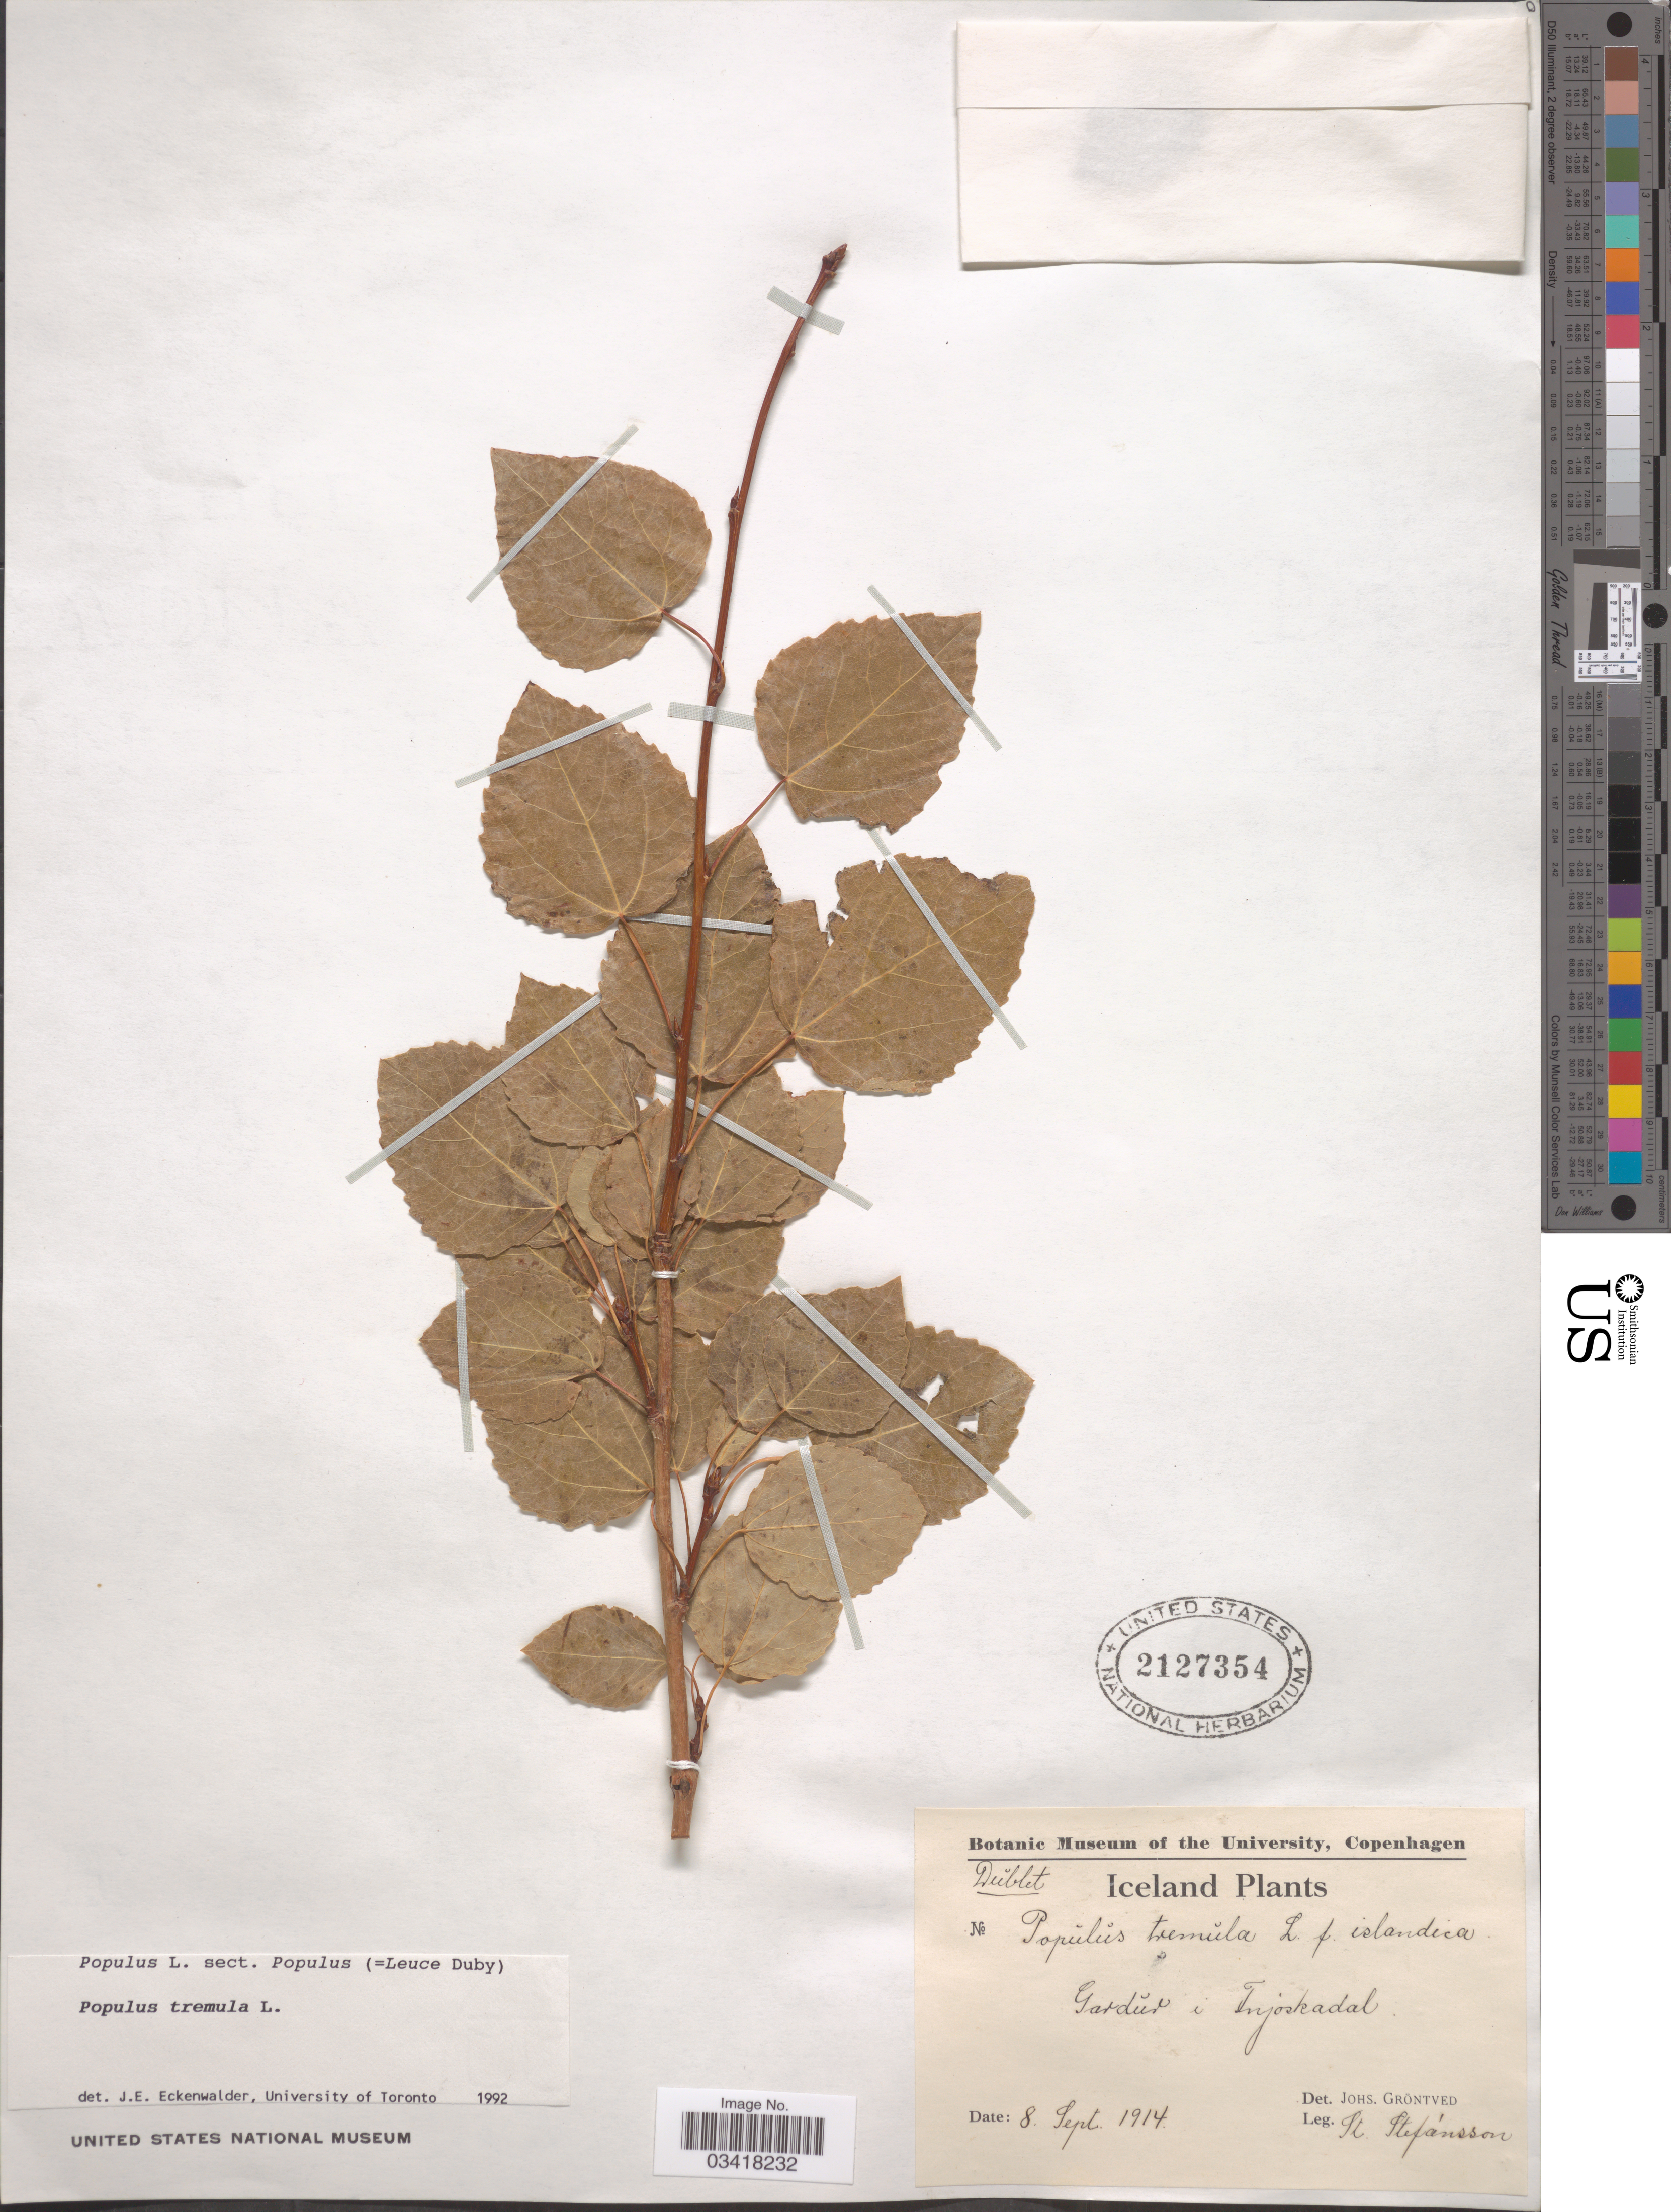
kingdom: Plantae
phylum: Tracheophyta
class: Magnoliopsida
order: Malpighiales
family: Salicaceae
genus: Populus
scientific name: Populus tremula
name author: L.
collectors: H. Stefánsson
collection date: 1914-09-08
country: Iceland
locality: Gardŭr i Injoskadal.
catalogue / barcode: US 2127354